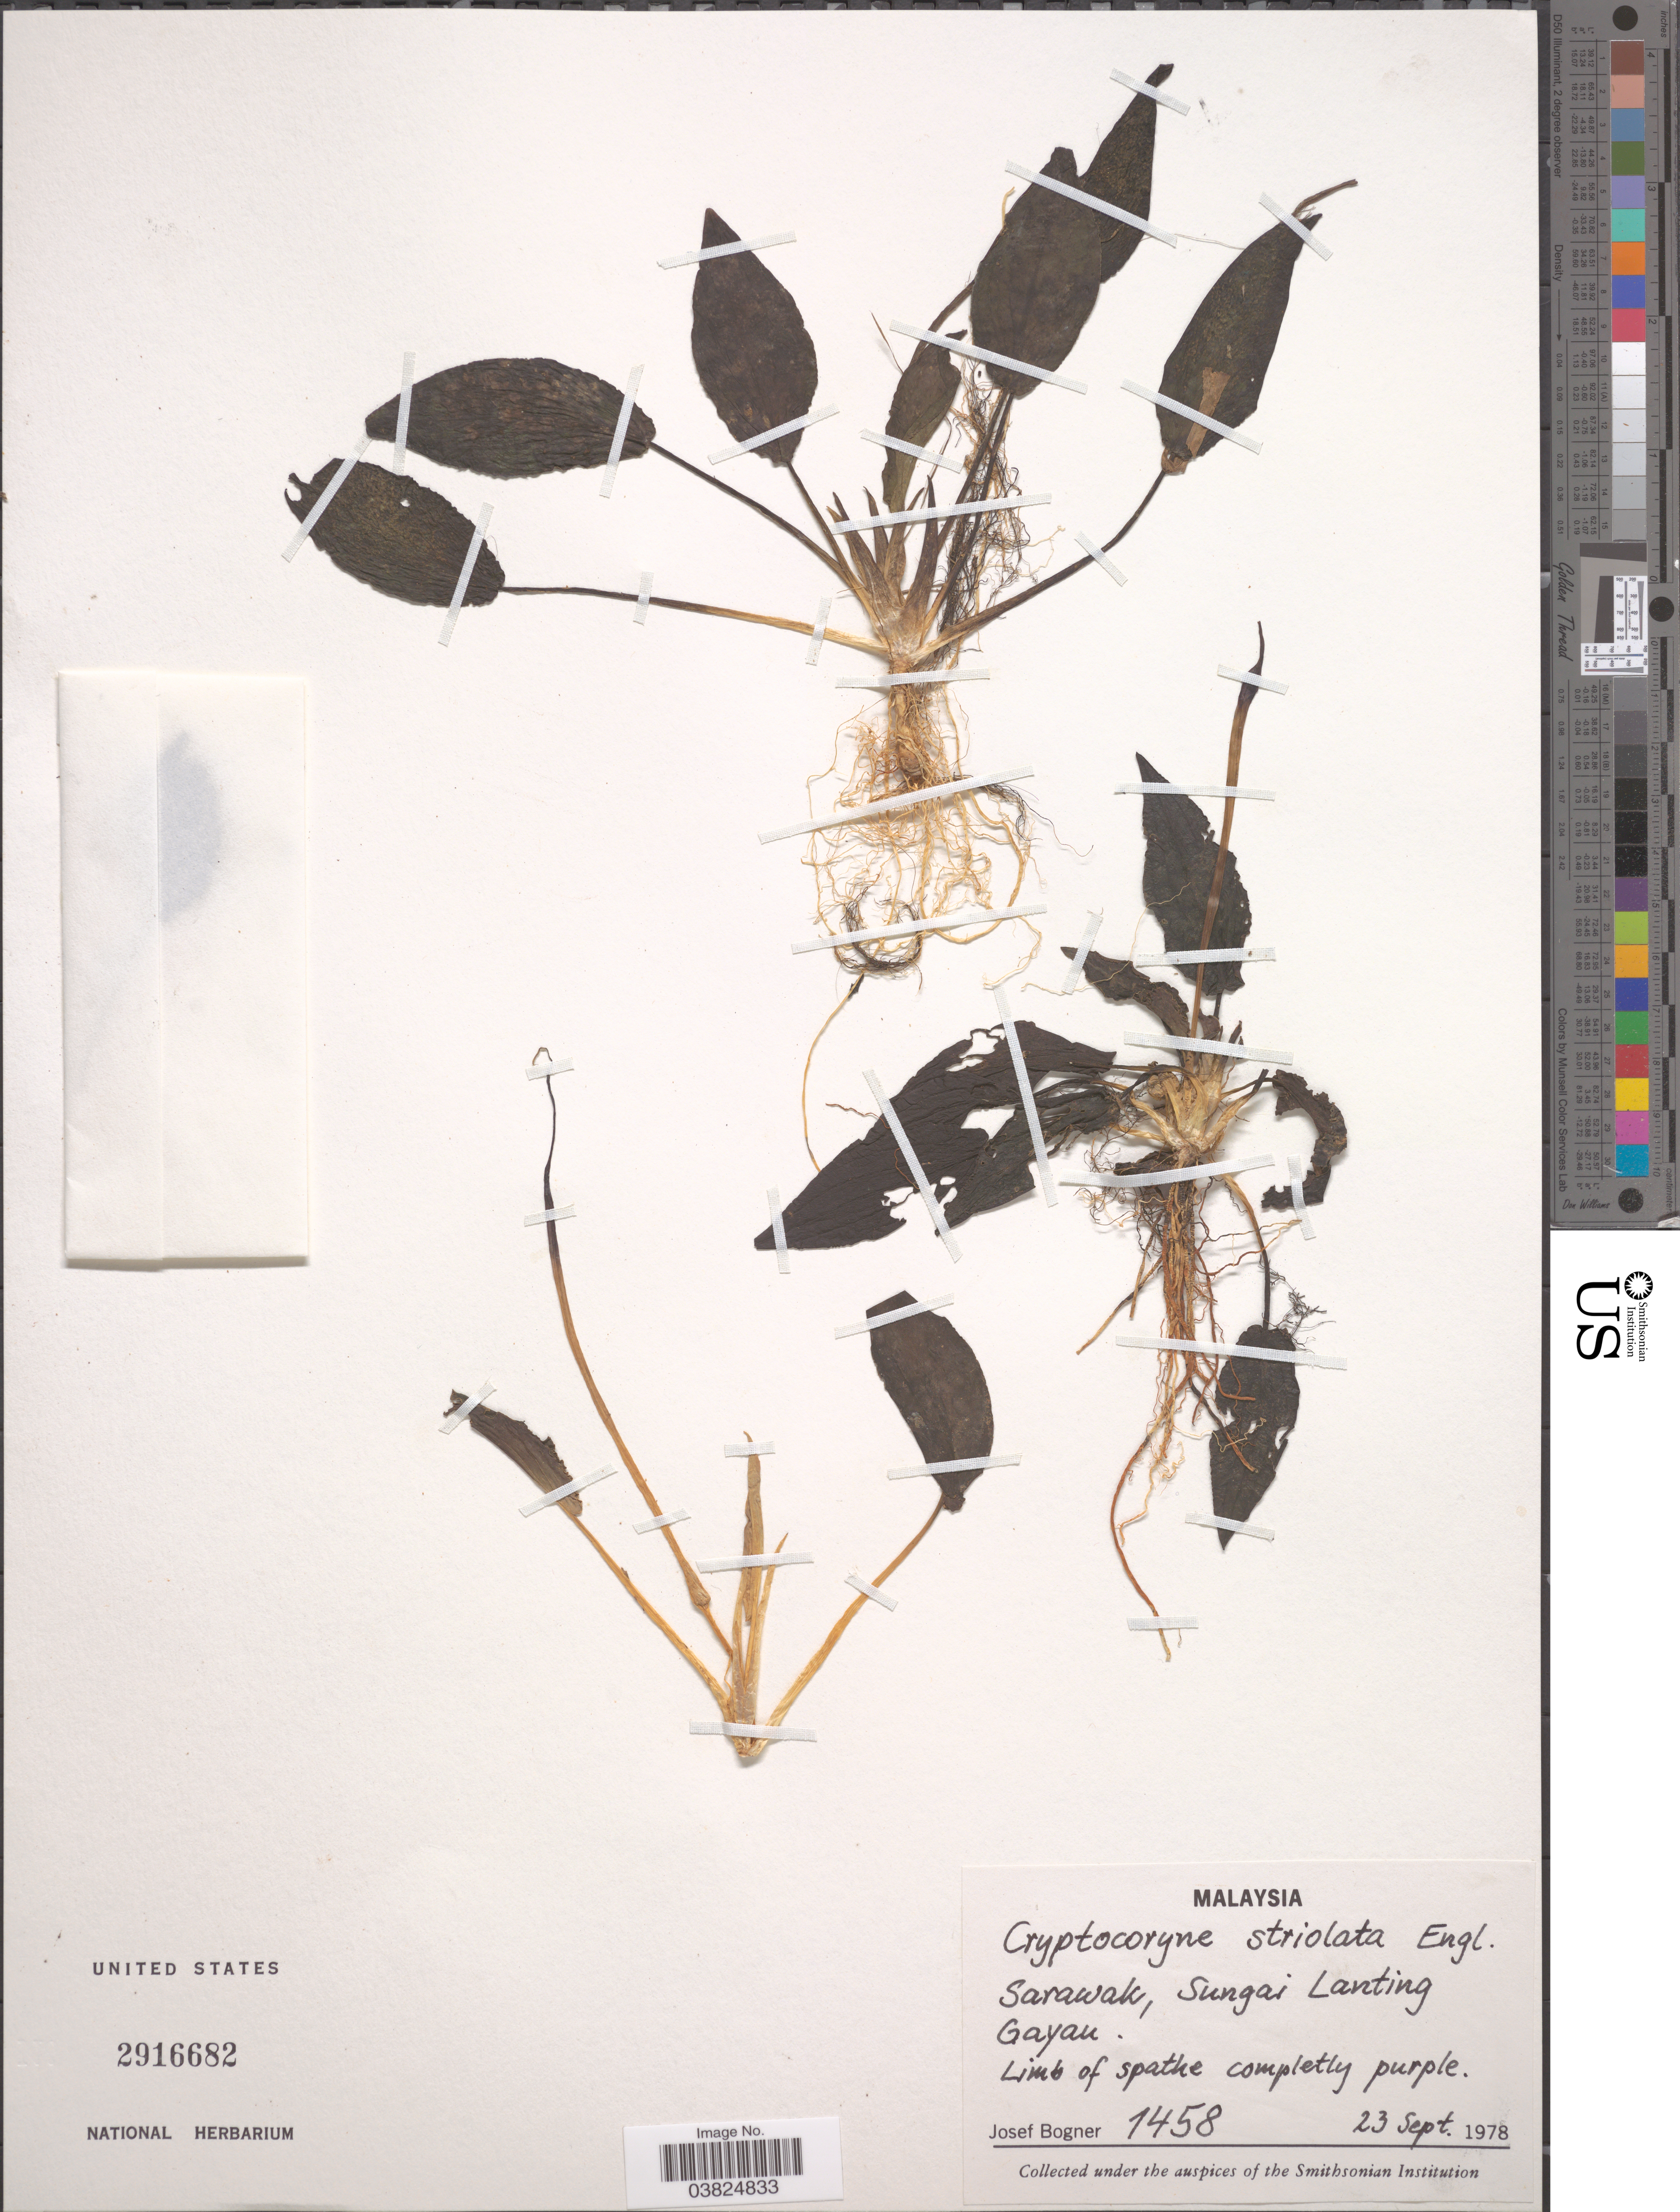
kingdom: Plantae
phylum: Tracheophyta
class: Liliopsida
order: Alismatales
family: Araceae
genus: Cryptocoryne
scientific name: Cryptocoryne striolata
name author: Engl.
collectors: J. Bogner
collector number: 1458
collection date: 1978-09-23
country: Malaysia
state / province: Sarawak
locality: Sungai Lanting, Gayau.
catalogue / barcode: US 2916682